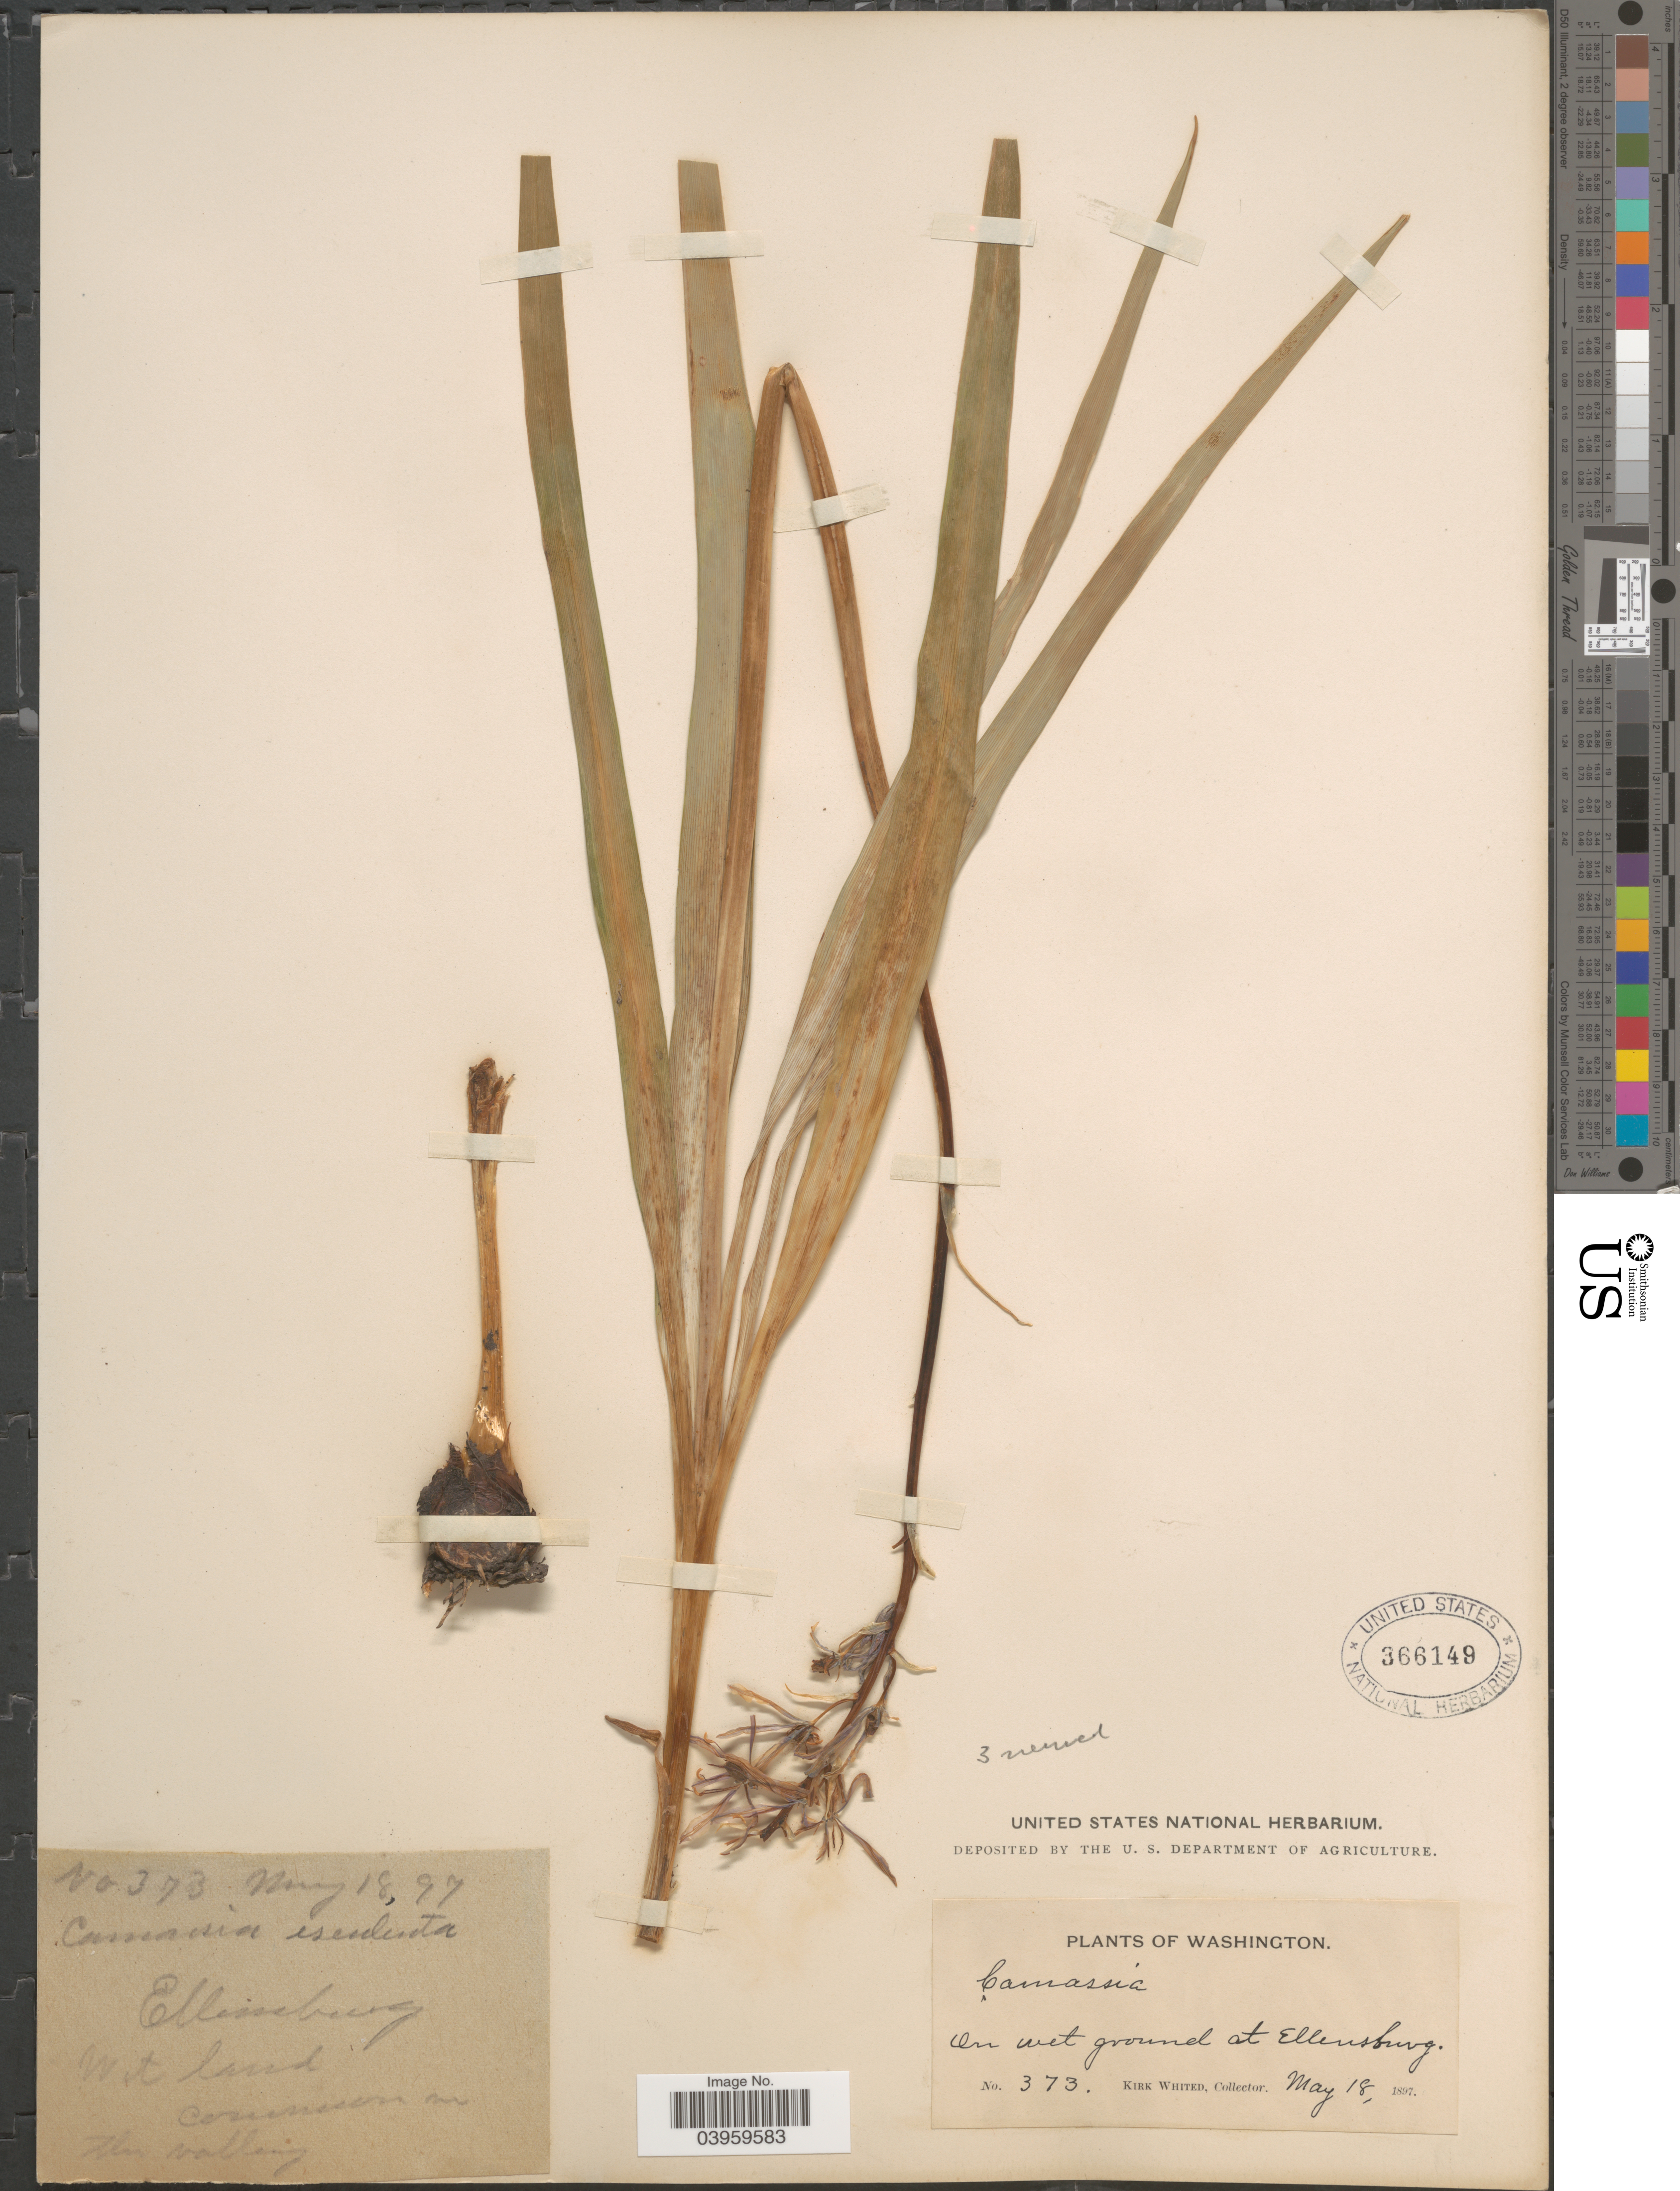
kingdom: Plantae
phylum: Tracheophyta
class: Liliopsida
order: Asparagales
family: Asparagaceae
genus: Camassia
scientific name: Camassia quamash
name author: (Pursh) Greene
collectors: K. Whited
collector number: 373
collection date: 1897-05-18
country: United States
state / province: Washington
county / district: Kittitas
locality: On wet ground at Ellensburg.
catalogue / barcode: US 366149